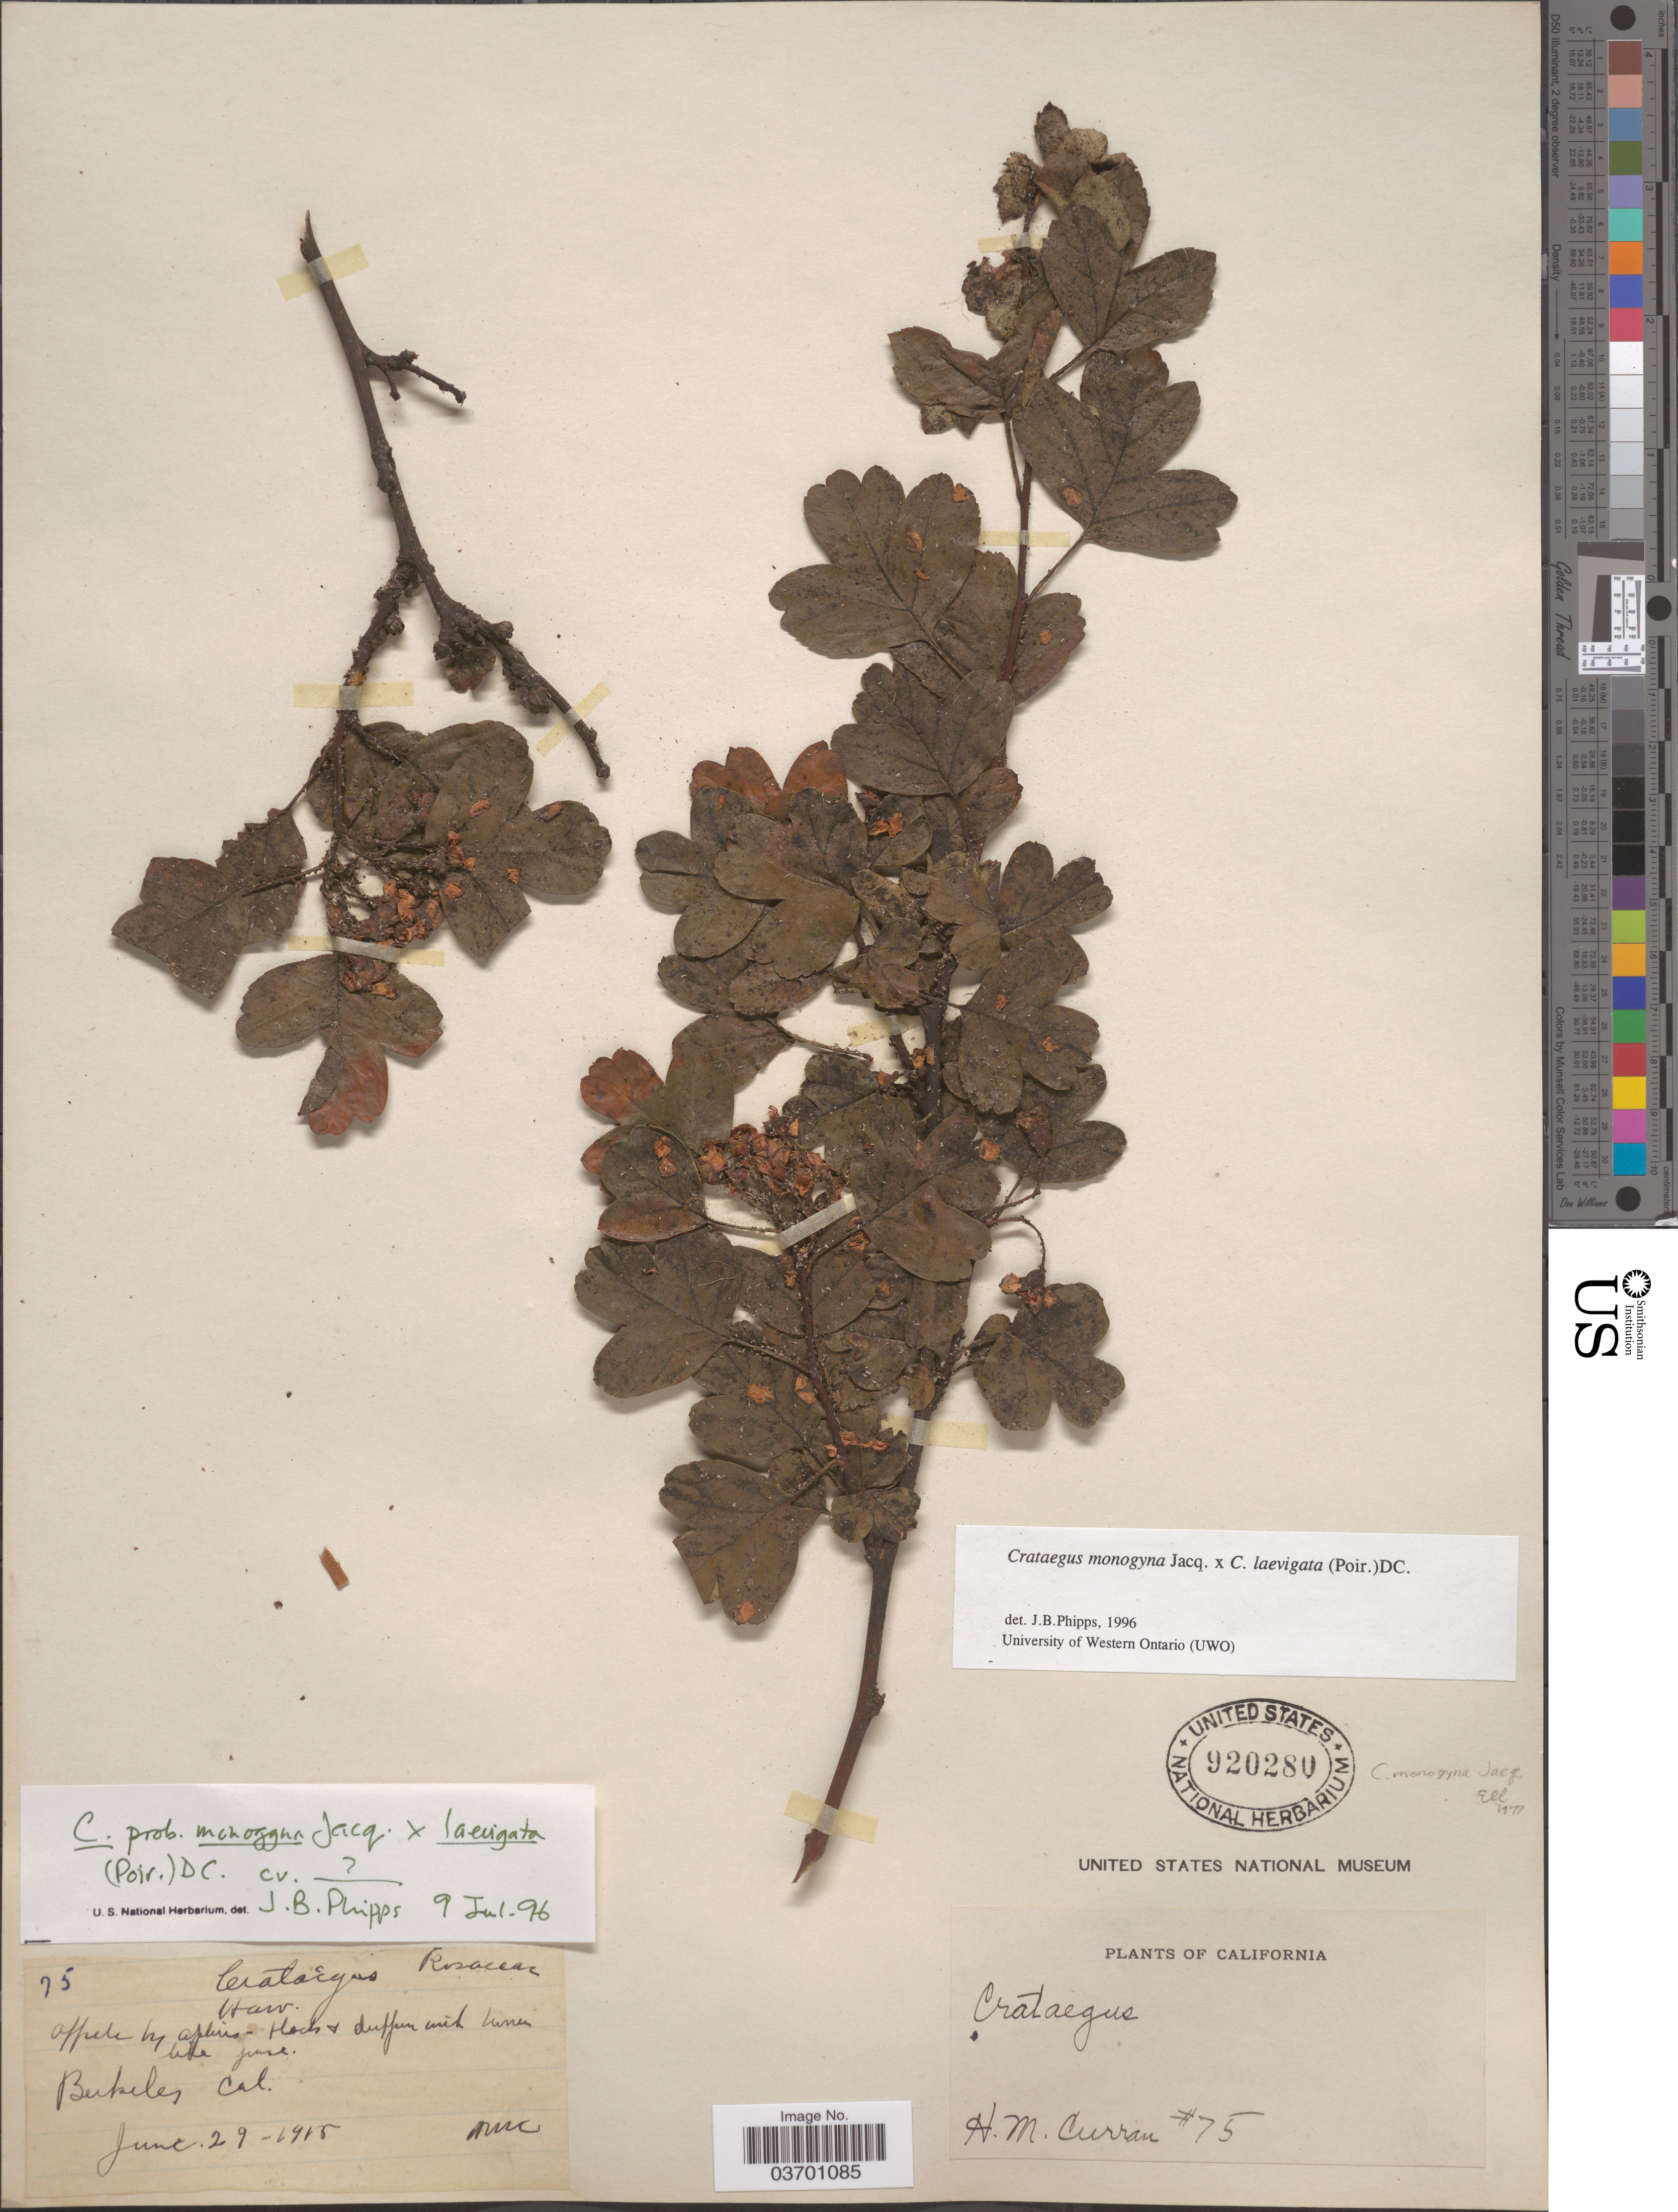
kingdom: Plantae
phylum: Tracheophyta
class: Magnoliopsida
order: Rosales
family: Rosaceae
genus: Crataegus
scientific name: Crataegus monogyna x C. laevigata DC.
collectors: H. M. Curran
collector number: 75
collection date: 1915-06-29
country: United States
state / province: California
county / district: Alameda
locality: Berkeley.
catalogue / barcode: US 920280